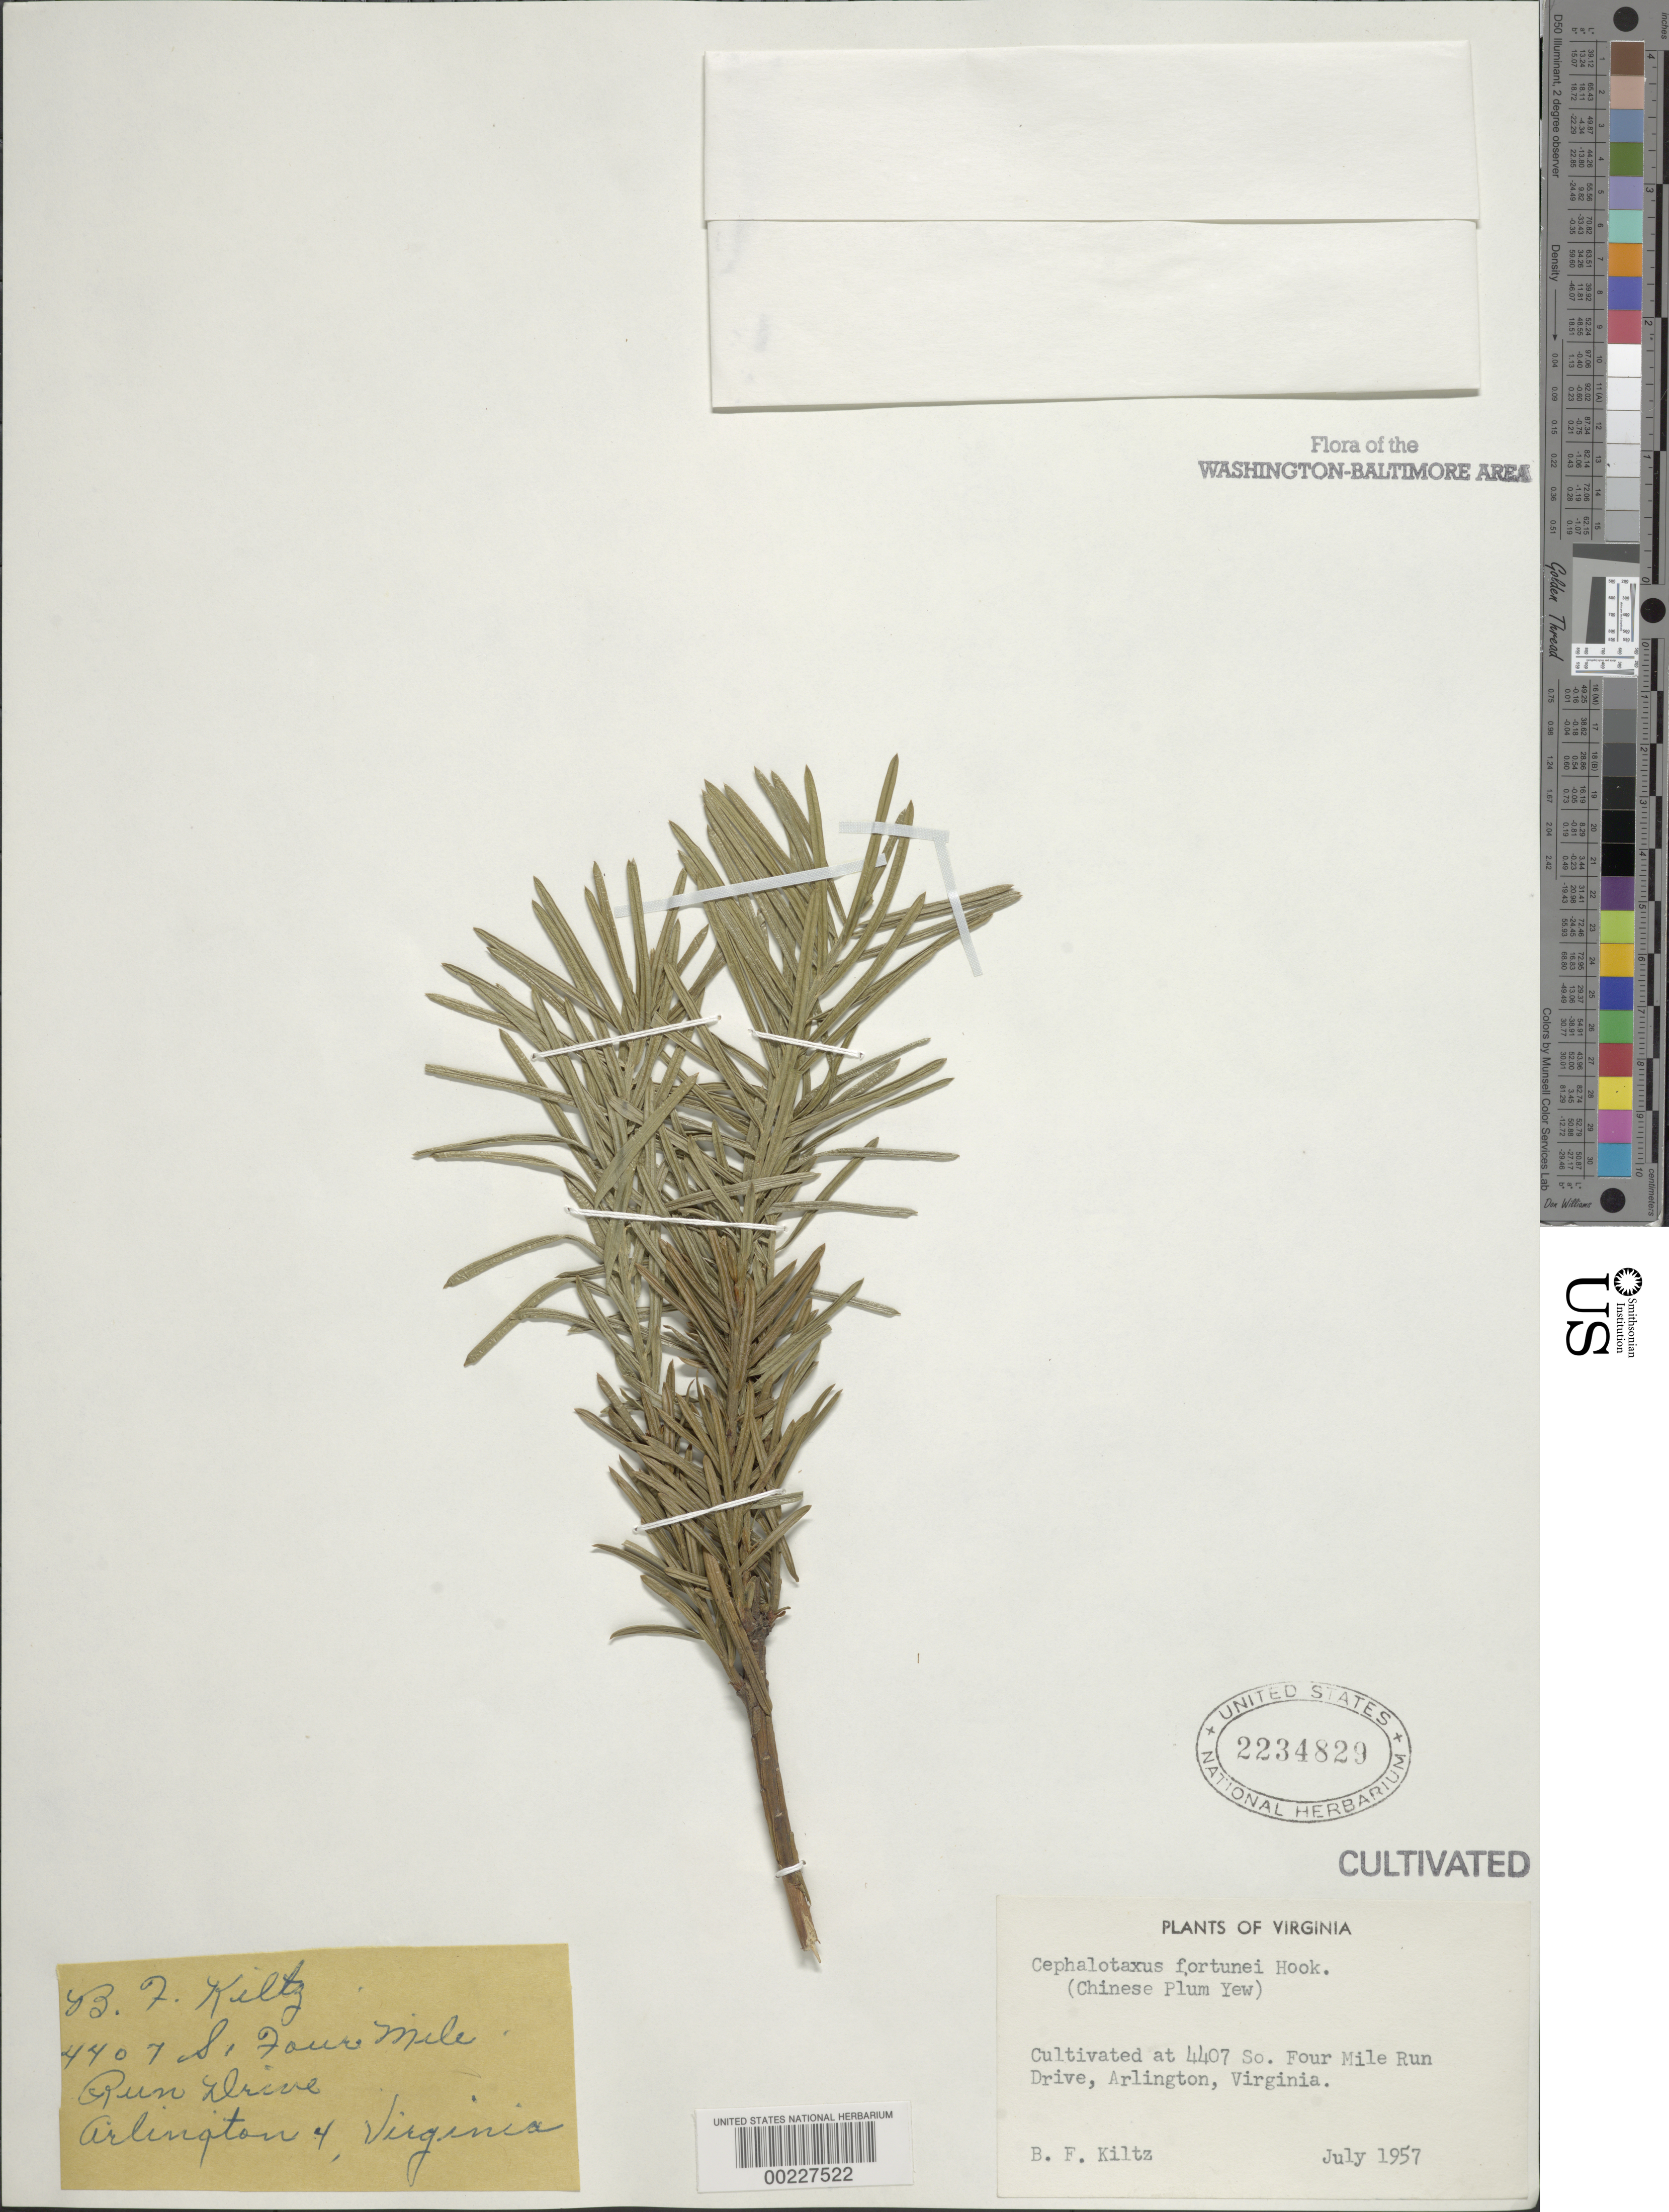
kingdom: Plantae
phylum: Tracheophyta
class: Pinopsida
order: Pinales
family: Cephalotaxaceae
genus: Cephalotaxus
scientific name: Cephalotaxus fortunei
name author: Hook.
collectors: B. Kiltz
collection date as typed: Jul 1957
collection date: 1957-07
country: United States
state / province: Virginia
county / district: Arlington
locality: Arlington, 4407 S. Four Mile Run Drive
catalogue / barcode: US 2234829